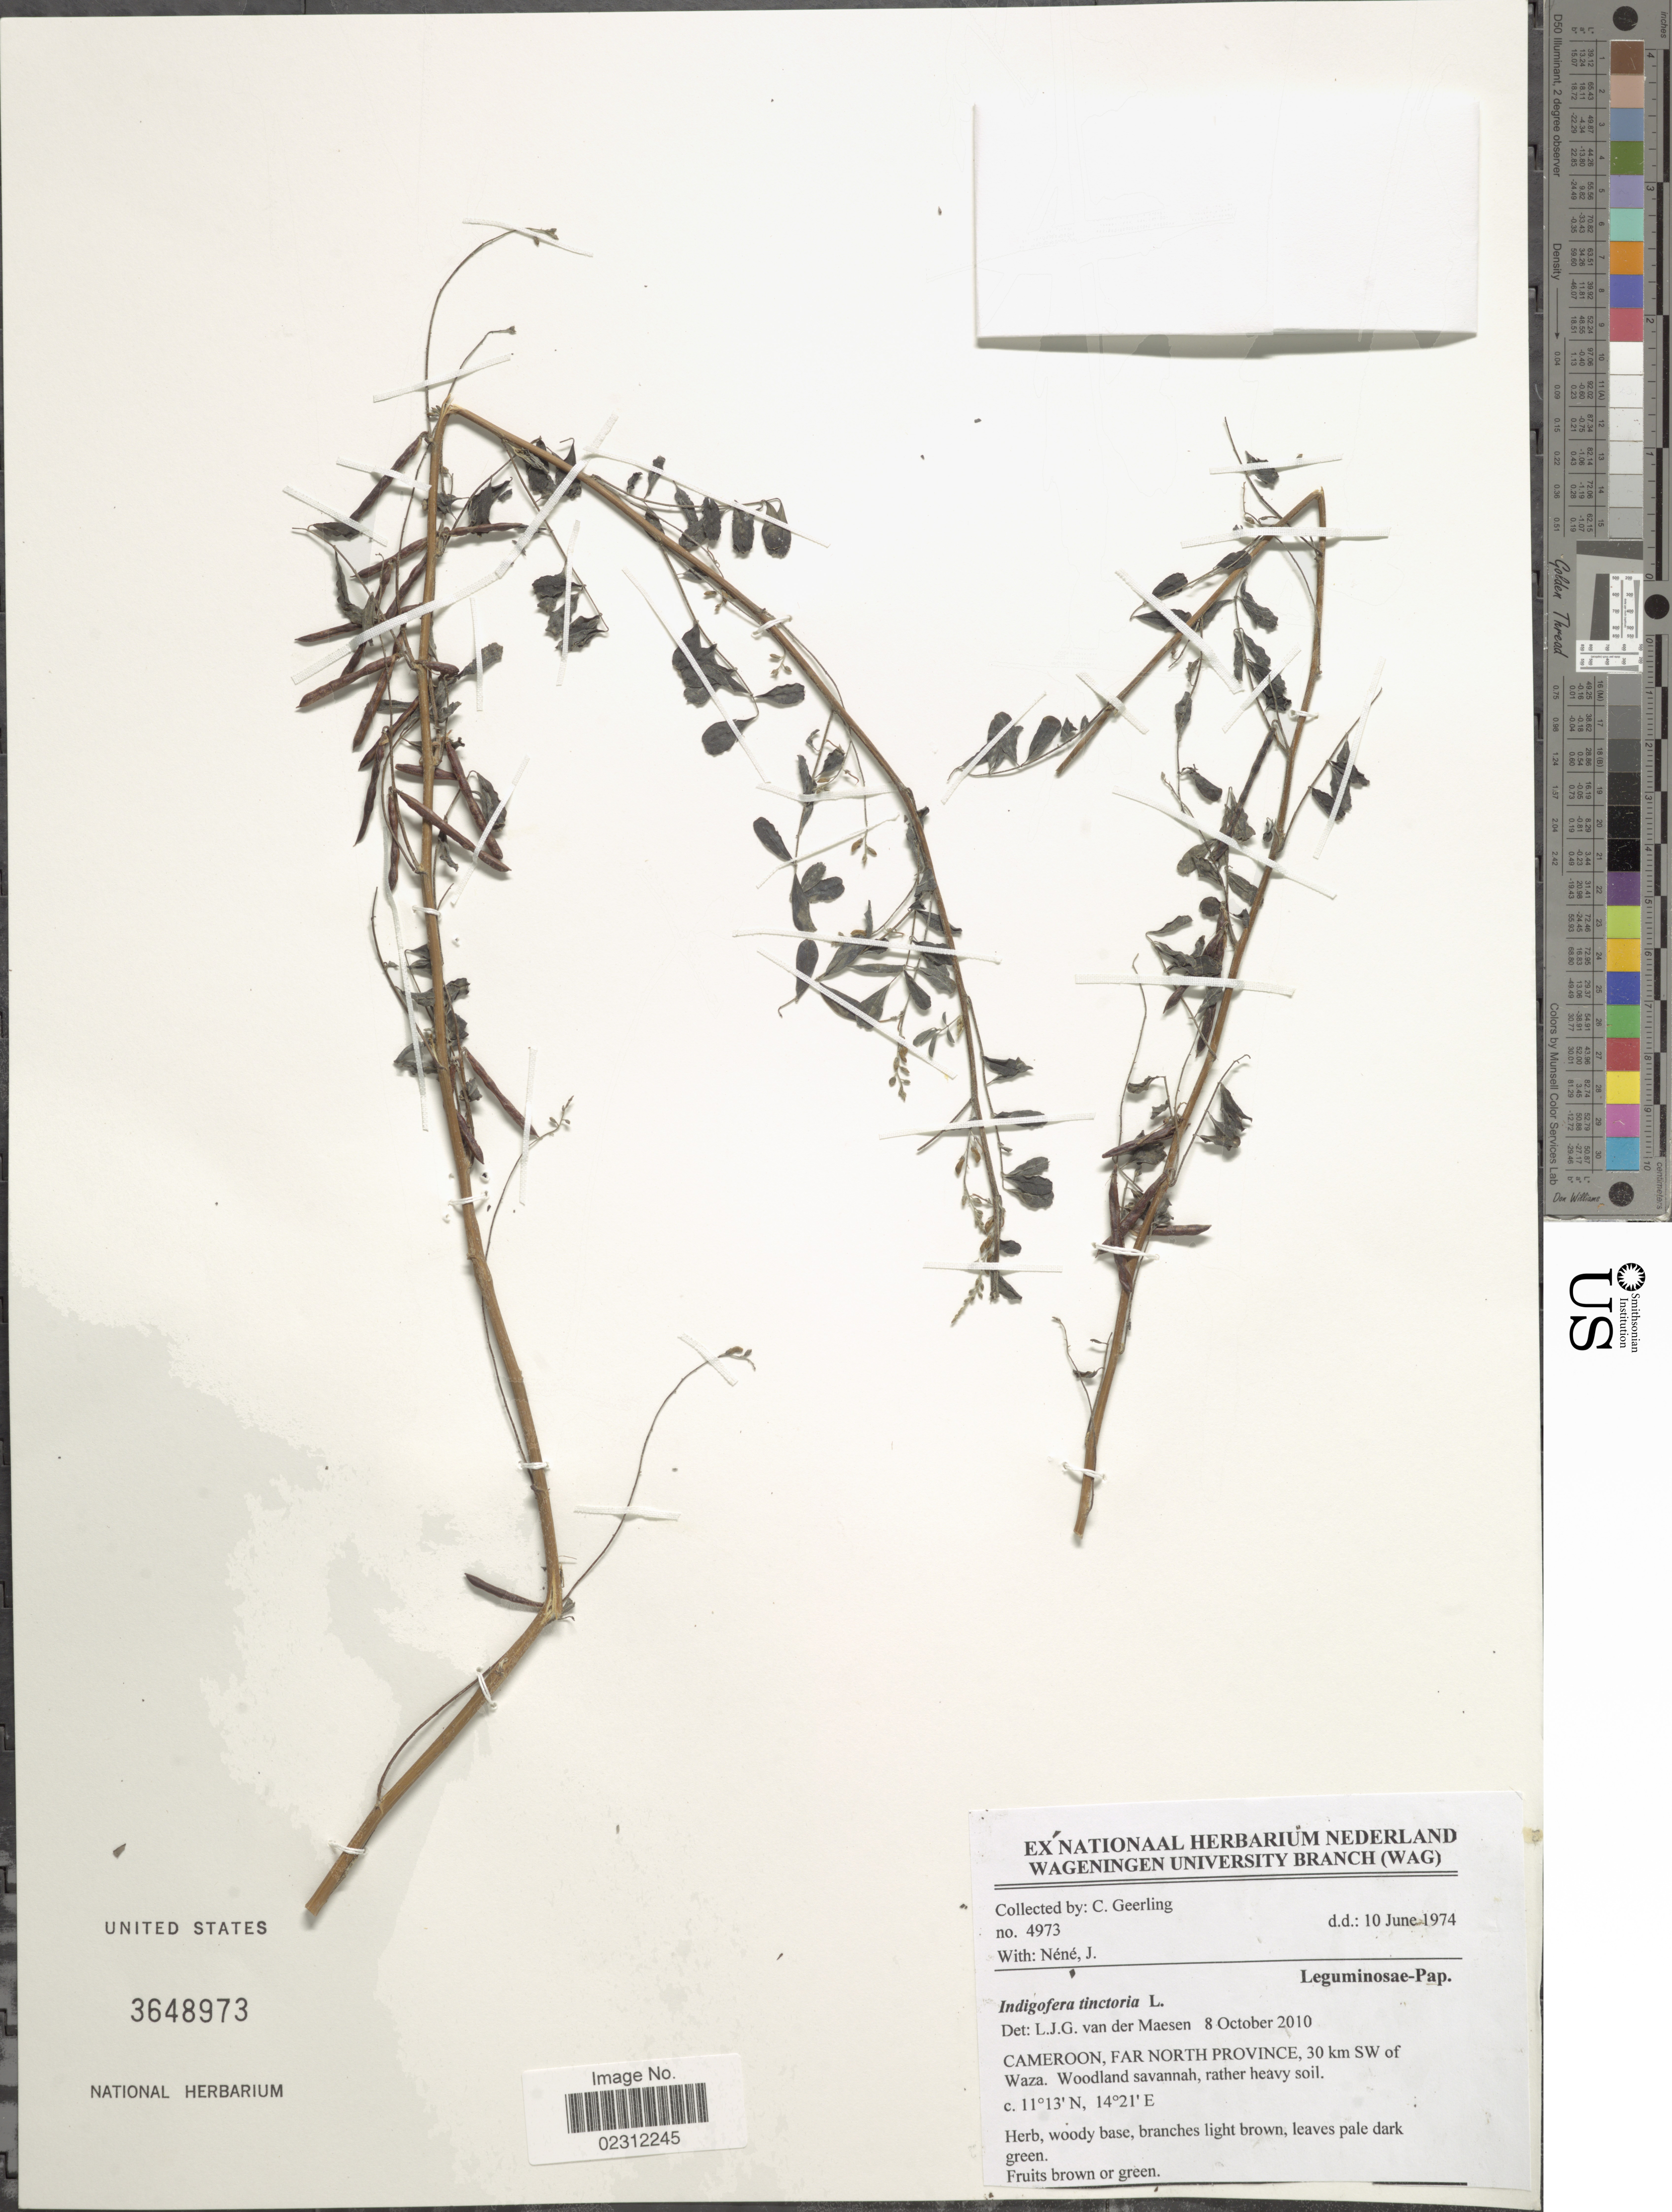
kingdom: Plantae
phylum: Tracheophyta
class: Magnoliopsida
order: Fabales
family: Fabaceae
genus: Indigofera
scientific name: Indigofera tinctoria sensu Naves non L.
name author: Naves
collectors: C. Geerling & J. Néné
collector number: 4973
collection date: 1974-06-10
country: Cameroon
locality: Far North Province, 30 km SW of Waza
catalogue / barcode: US 3648973